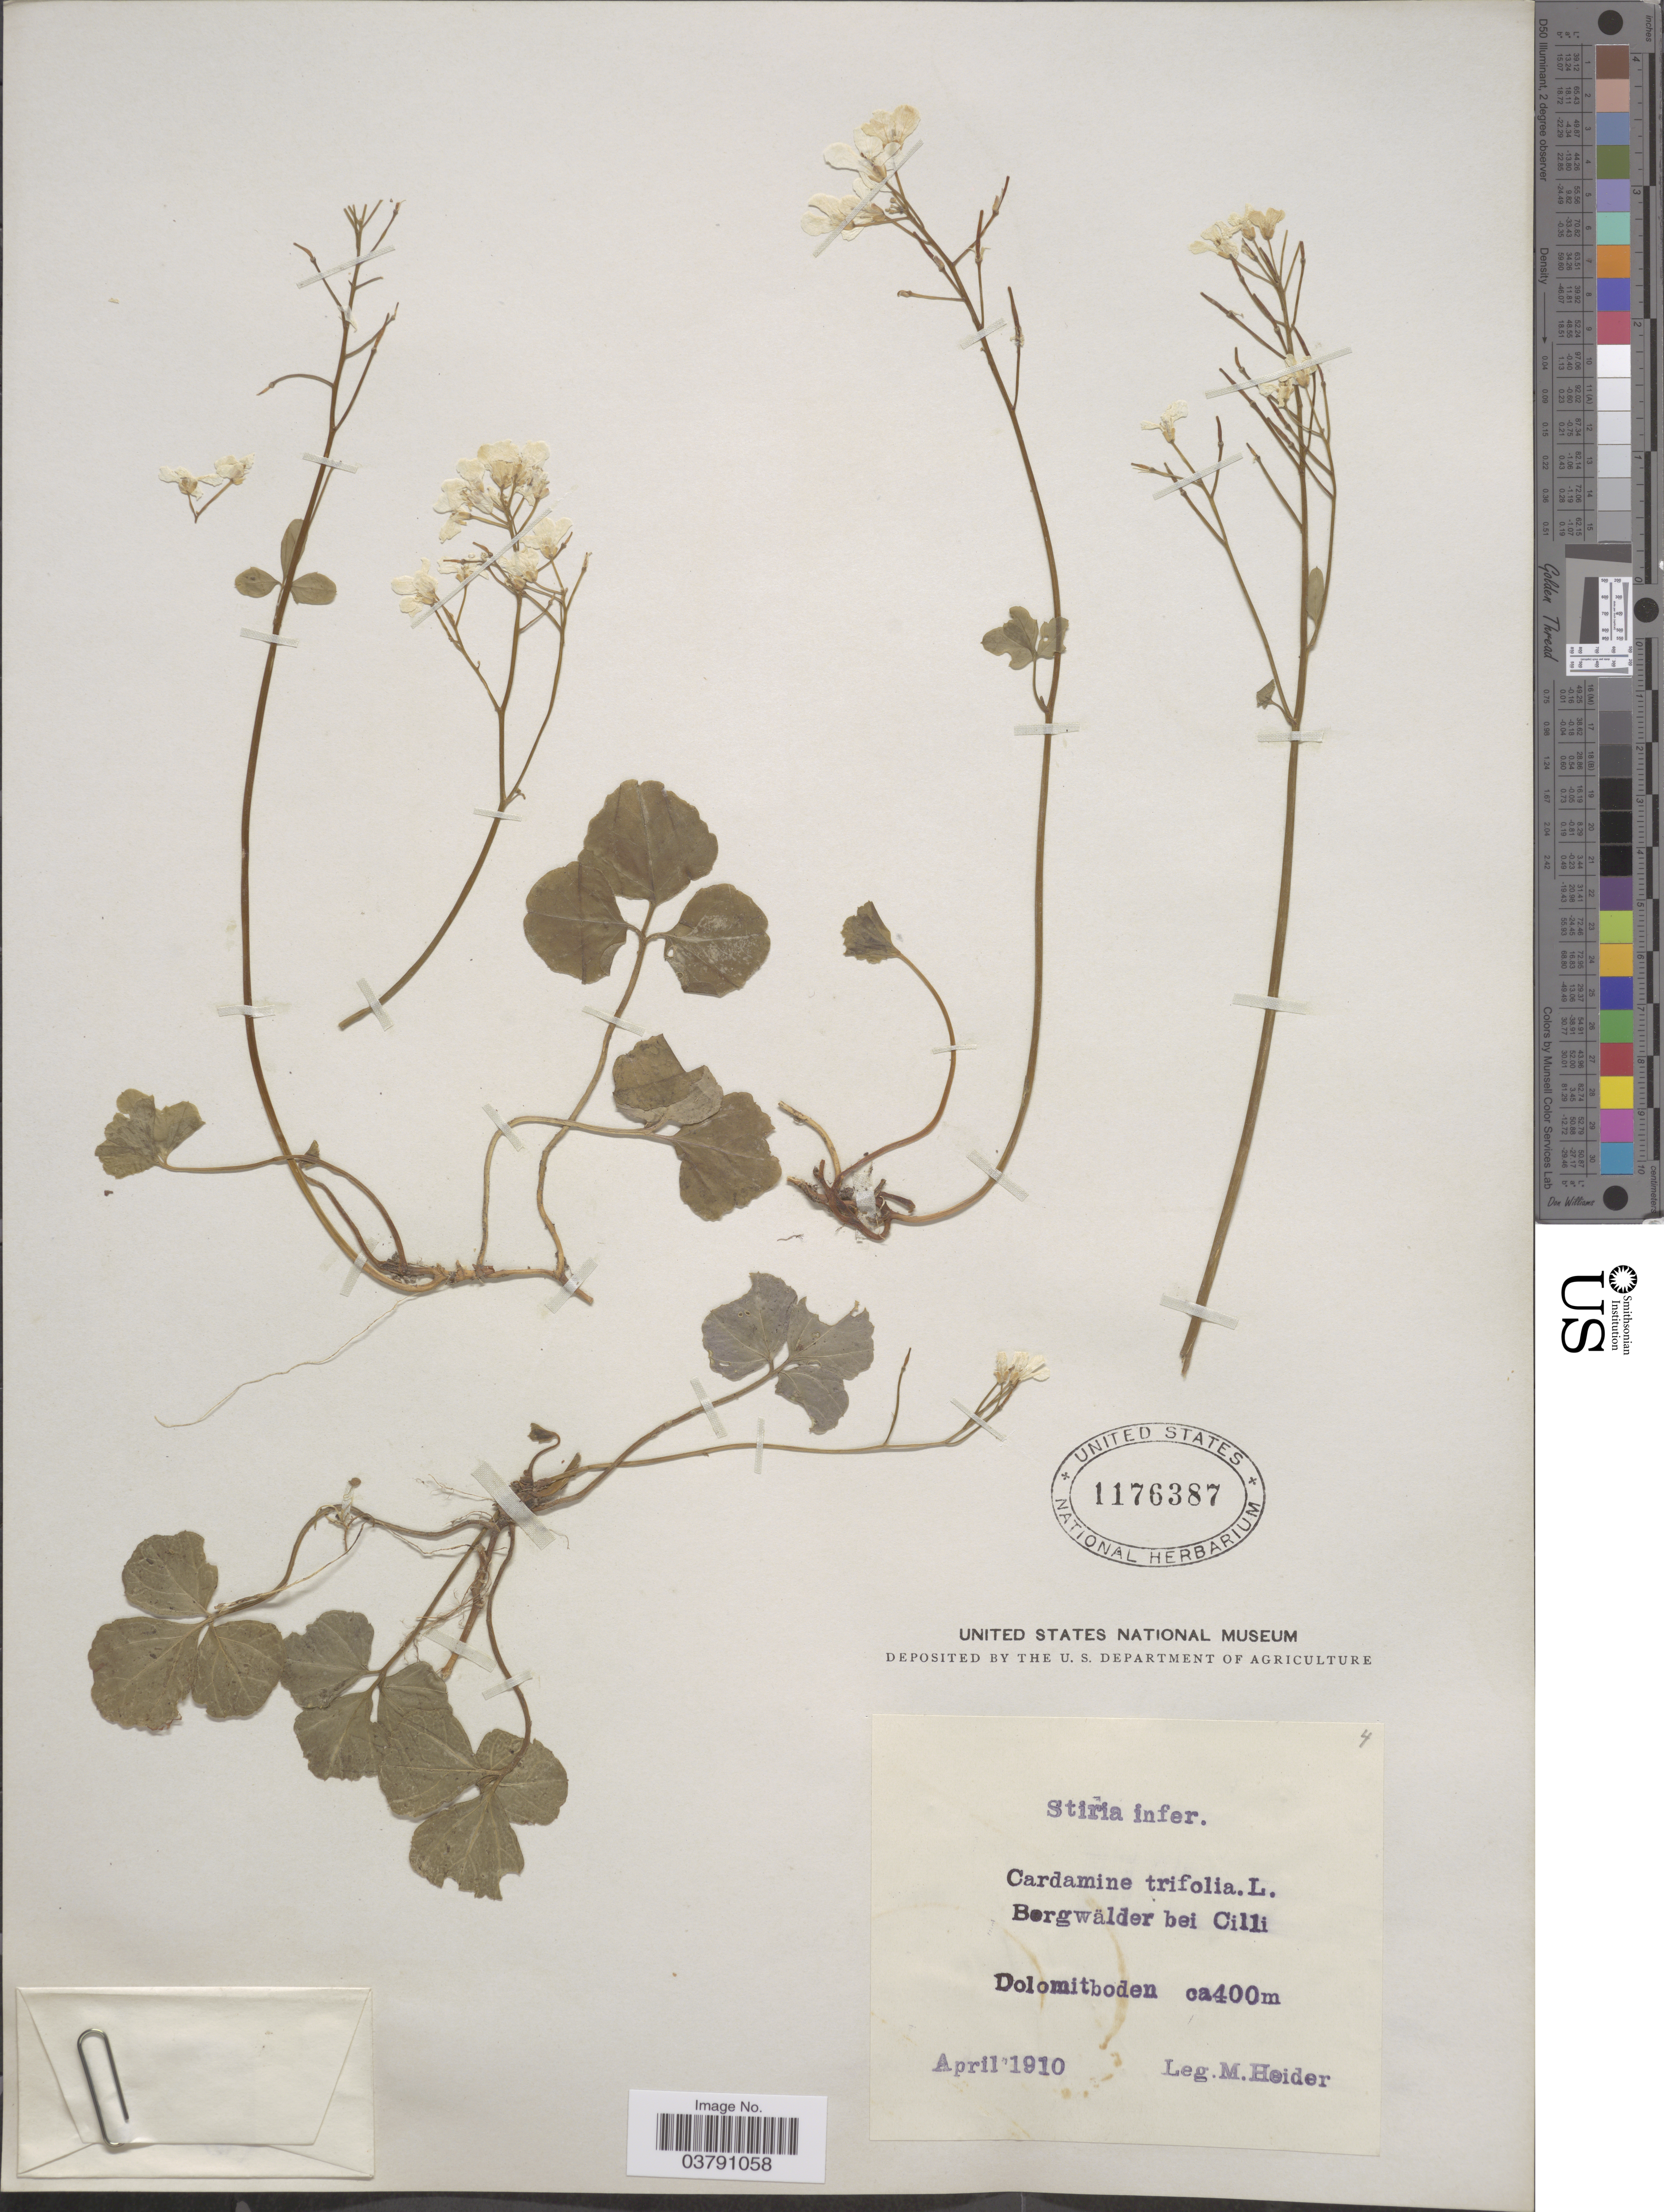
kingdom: Plantae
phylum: Tracheophyta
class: Magnoliopsida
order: Brassicales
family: Brassicaceae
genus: Cardamine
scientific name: Cardamine trifolia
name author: L.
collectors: M. Heider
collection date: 1910-04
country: Austria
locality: Stiria infer. Dolomitboden.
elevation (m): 400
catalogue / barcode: US 1176387